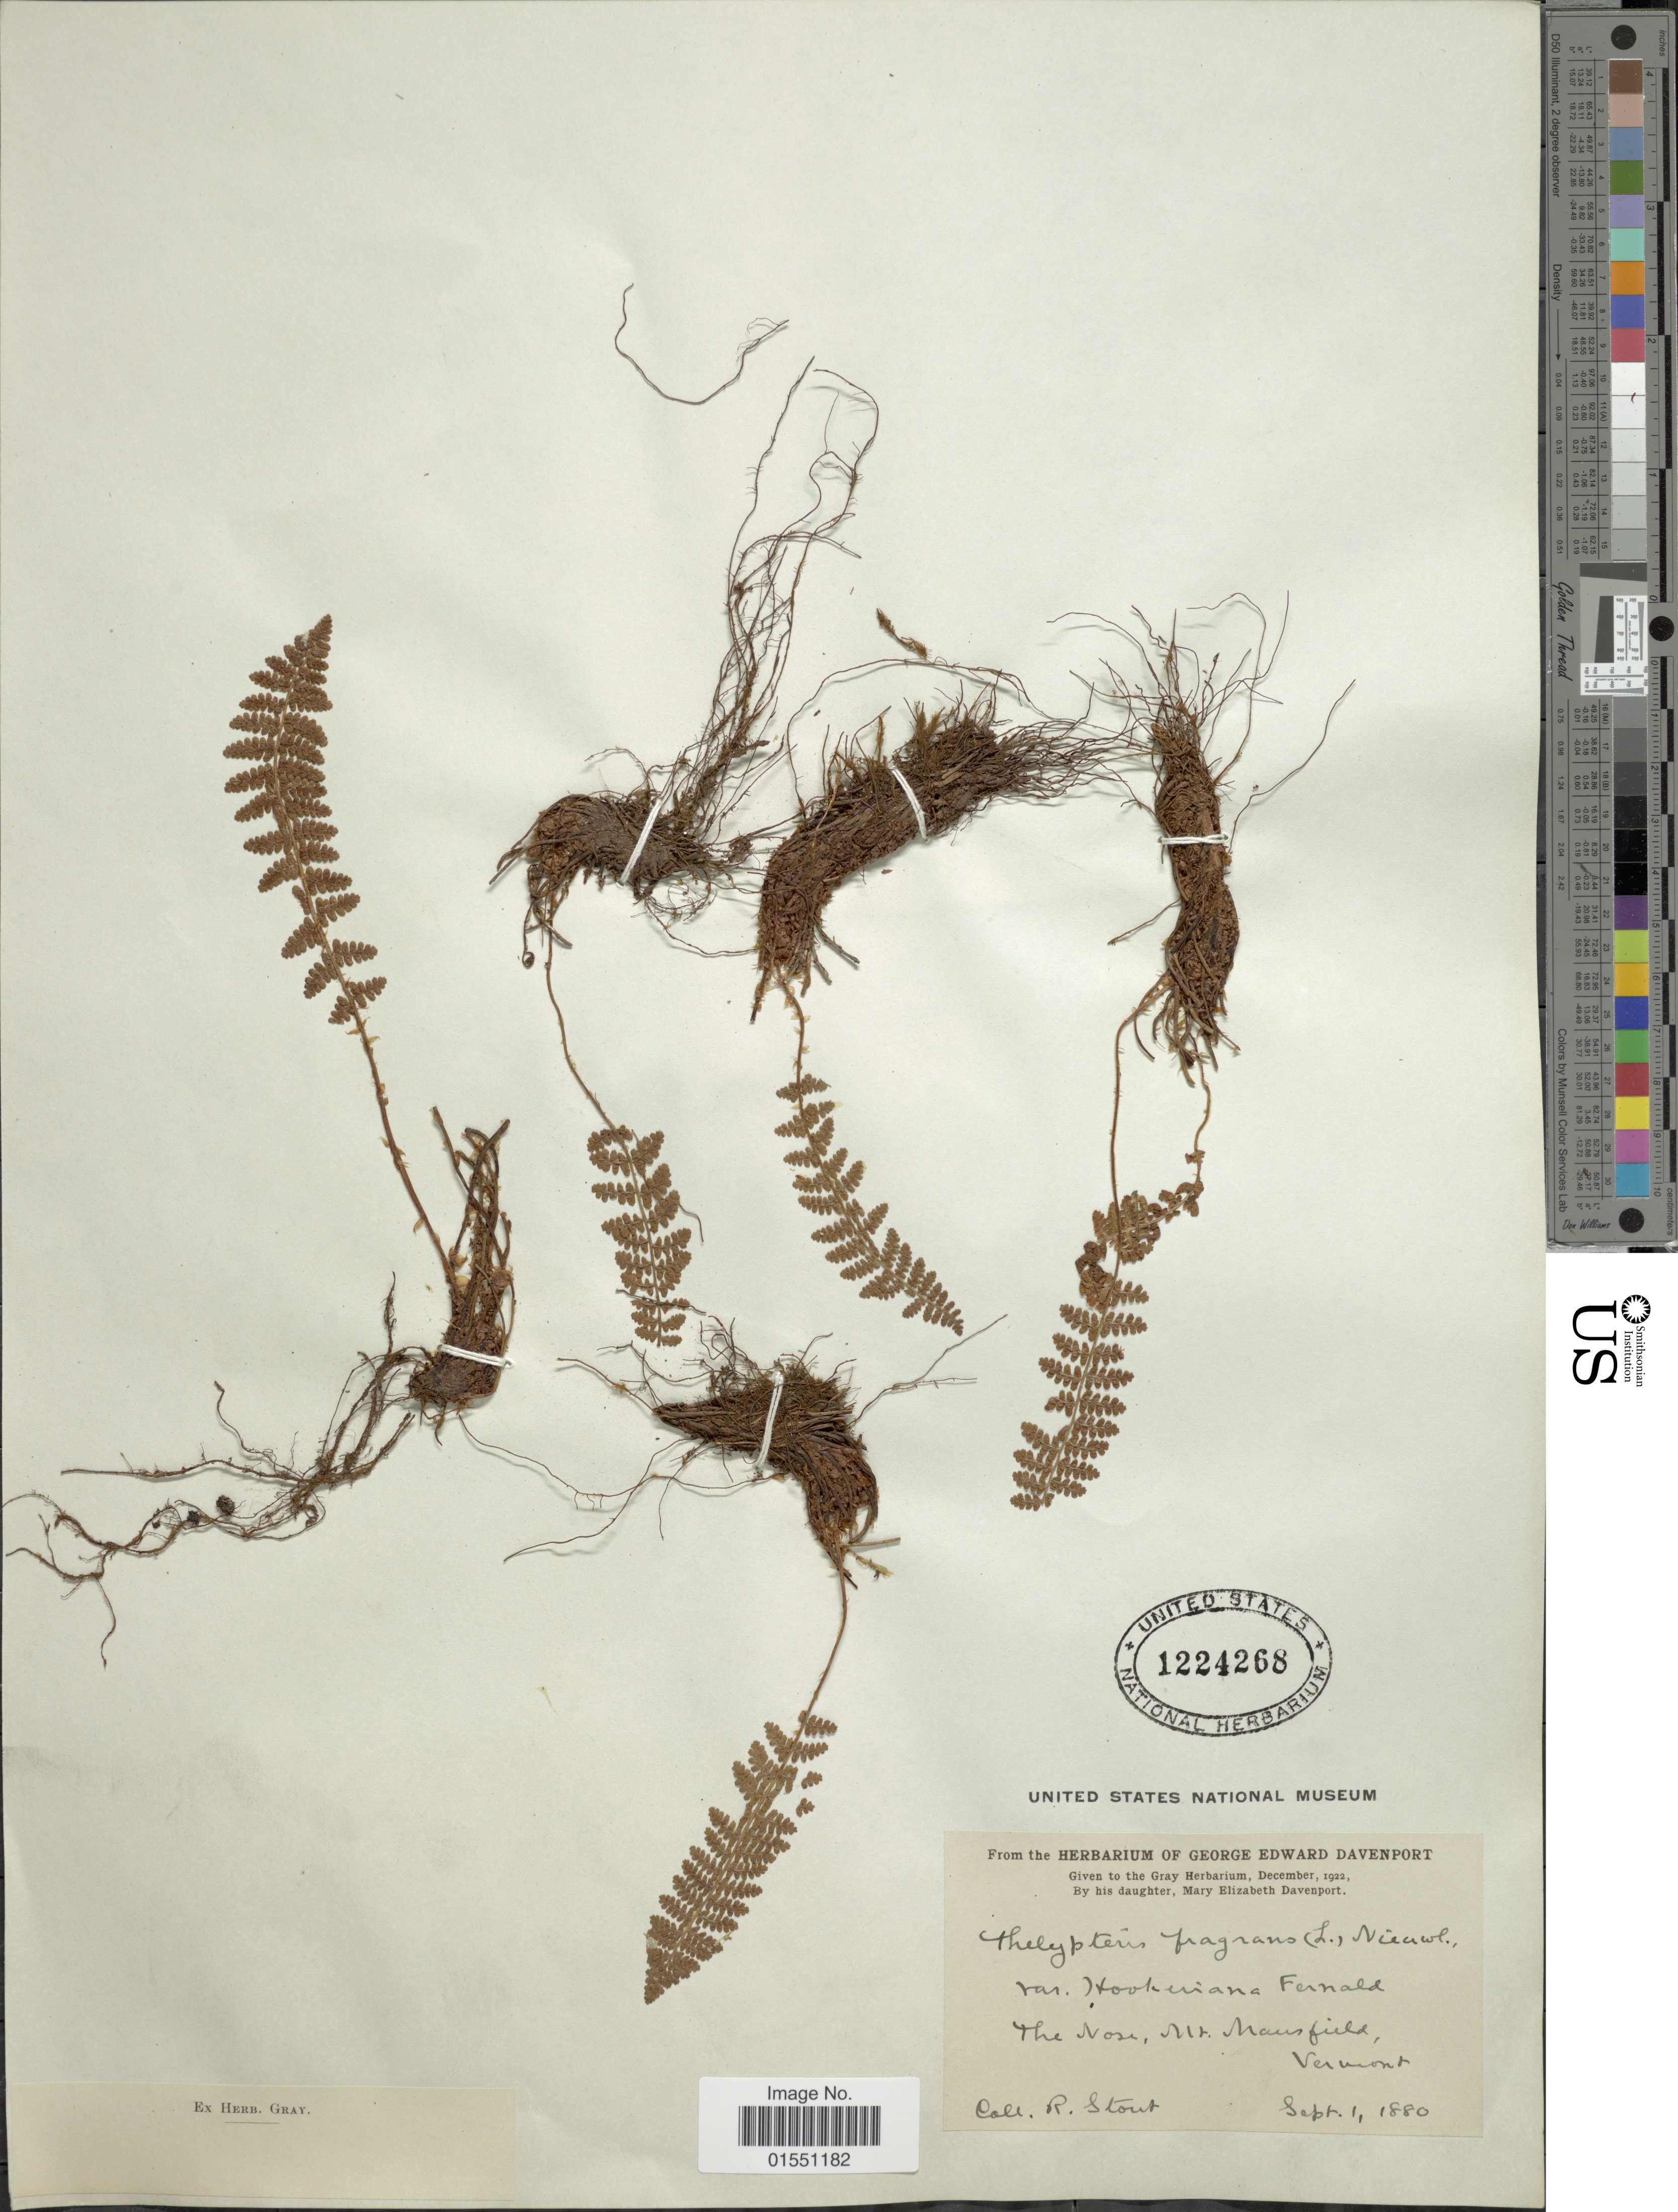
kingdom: Plantae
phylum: Tracheophyta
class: Polypodiopsida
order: Polypodiales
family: Dryopteridaceae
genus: Dryopteris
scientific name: Dryopteris fragrans var. hookeriana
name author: A. Prince ex Weath.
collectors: R. Stout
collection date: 1880-09-01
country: United States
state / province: Vermont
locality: The Nose, Mt. Mansfield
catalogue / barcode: US 1224268